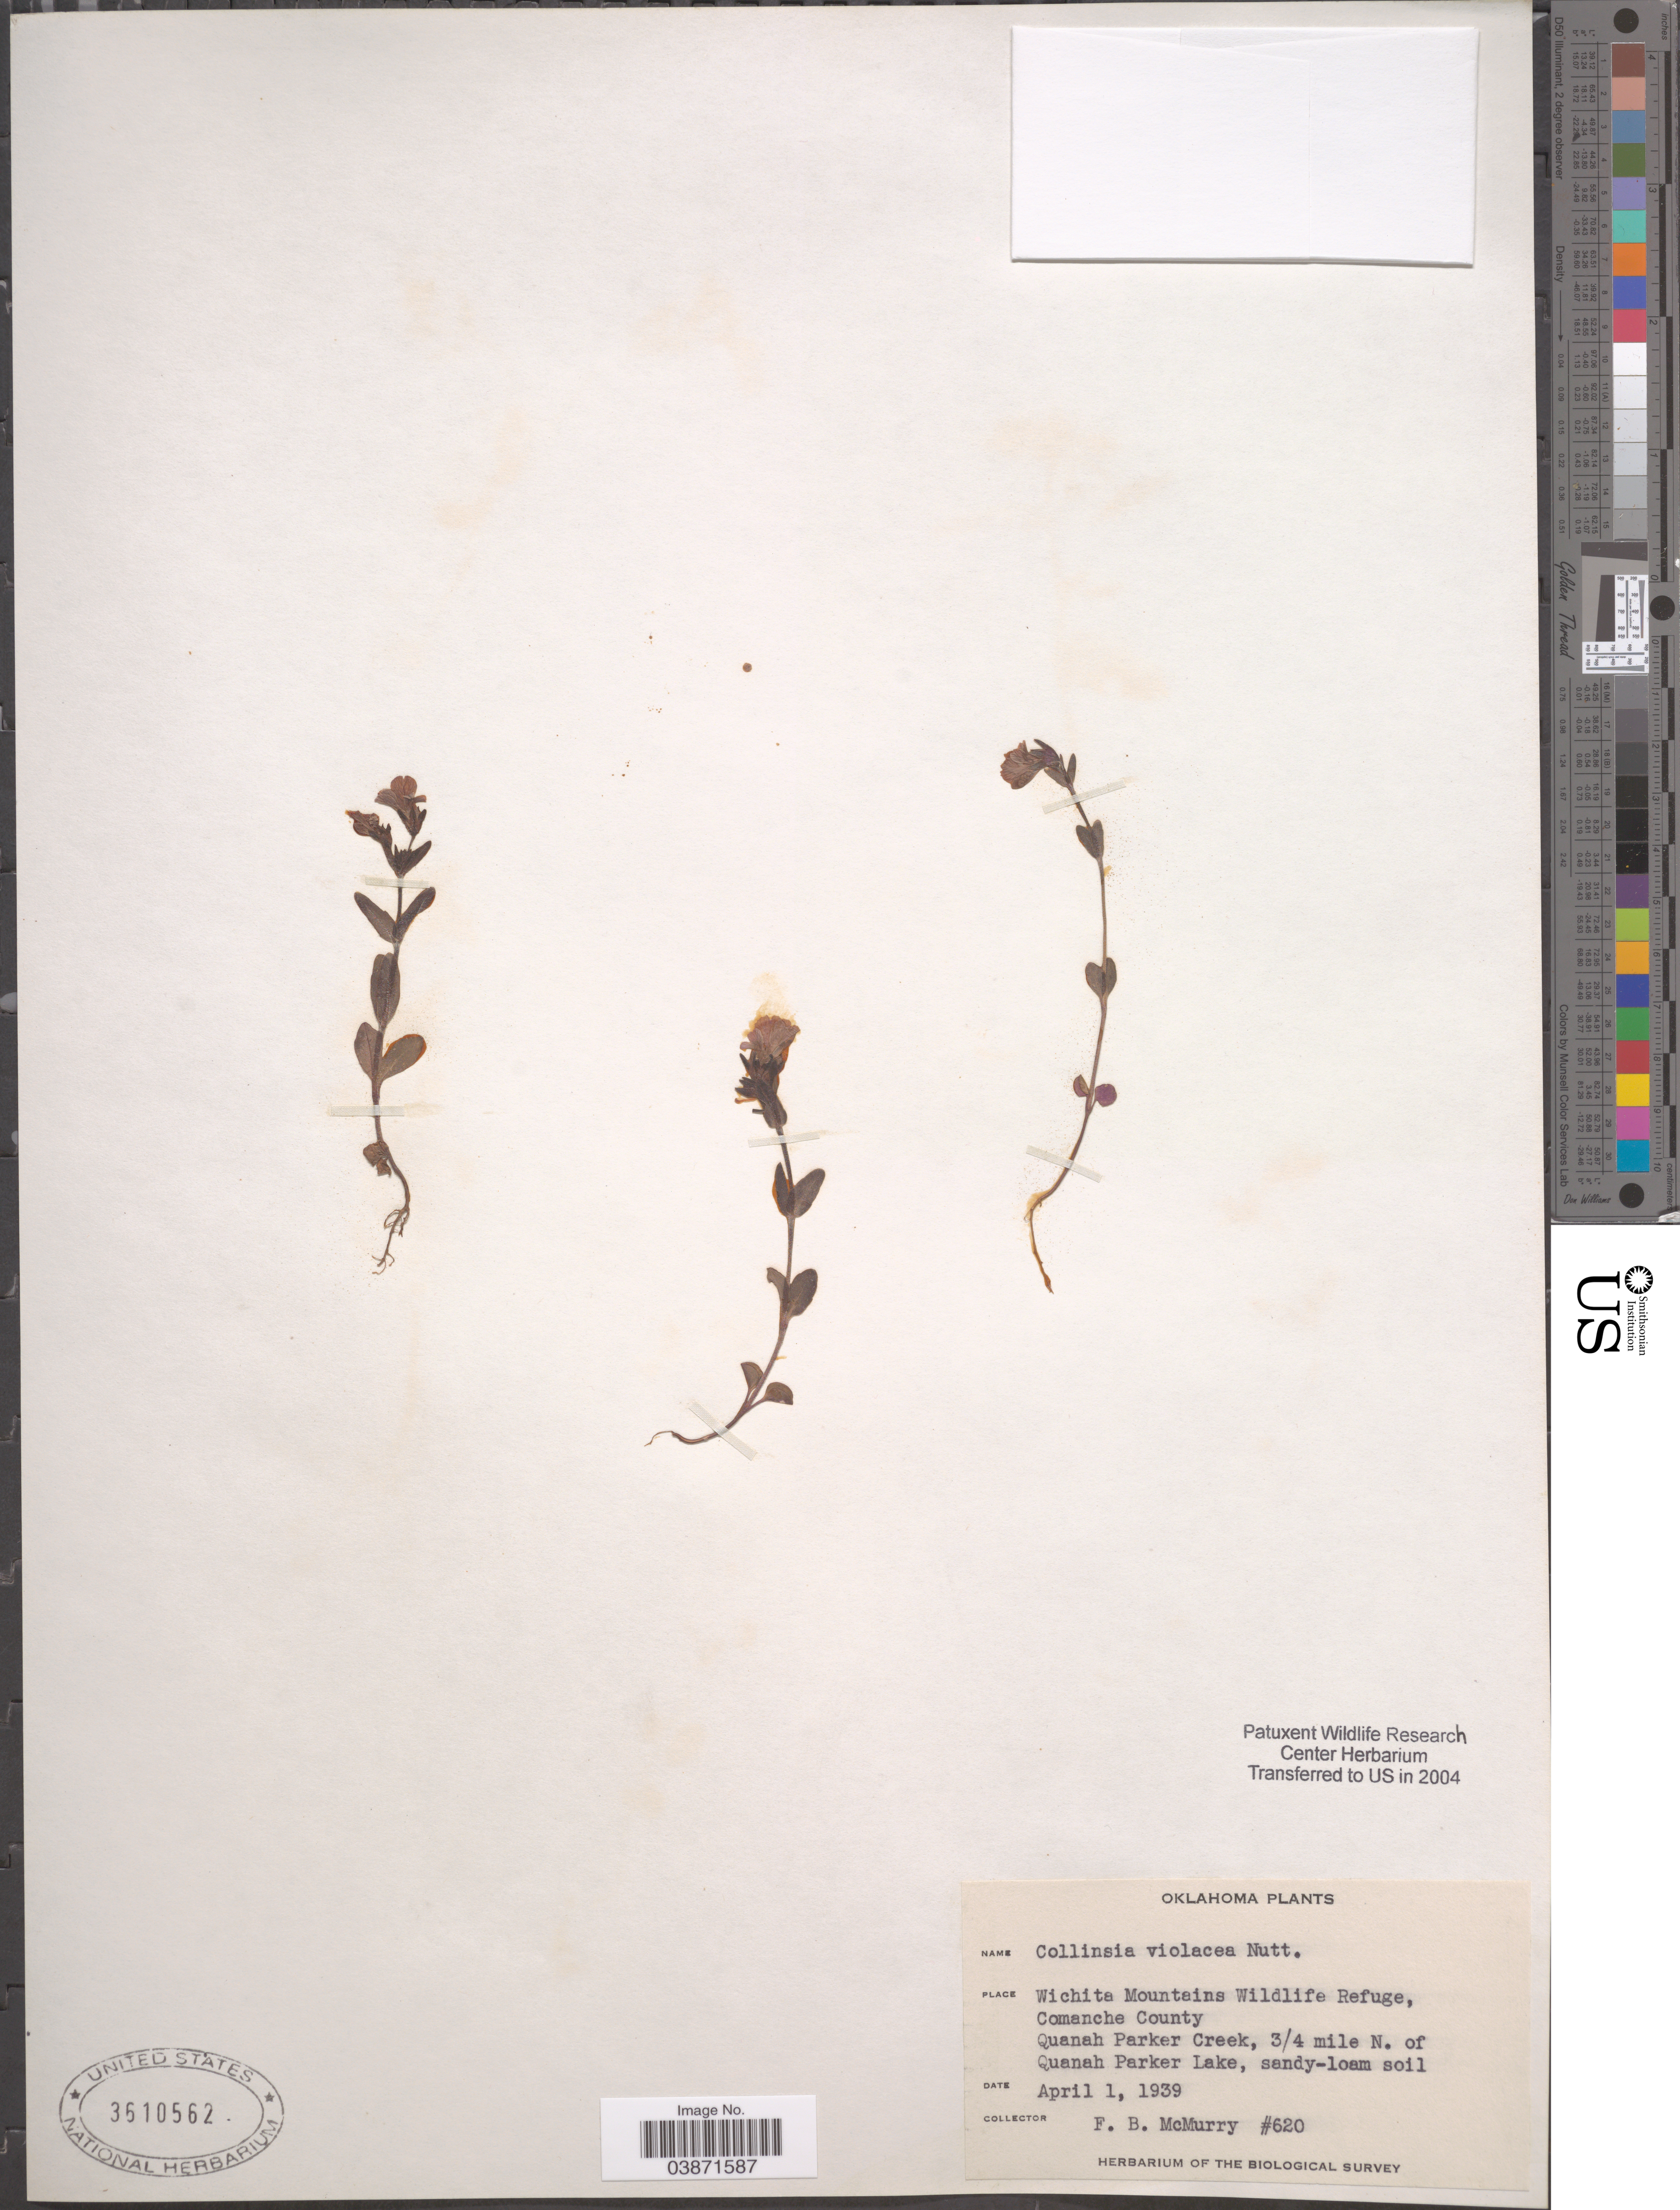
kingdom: Plantae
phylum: Tracheophyta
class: Magnoliopsida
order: Lamiales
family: Plantaginaceae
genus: Collinsia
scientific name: Collinsia violacea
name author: Nutt.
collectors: F. B. McMurry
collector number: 620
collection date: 1939-04-01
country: United States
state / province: Oklahoma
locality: Wichita Mountains Wilflife Refuge, Comanche County. Quanah Parker Creek, ¾ mile N. of Quanah Parker Lake.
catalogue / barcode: US 3610562